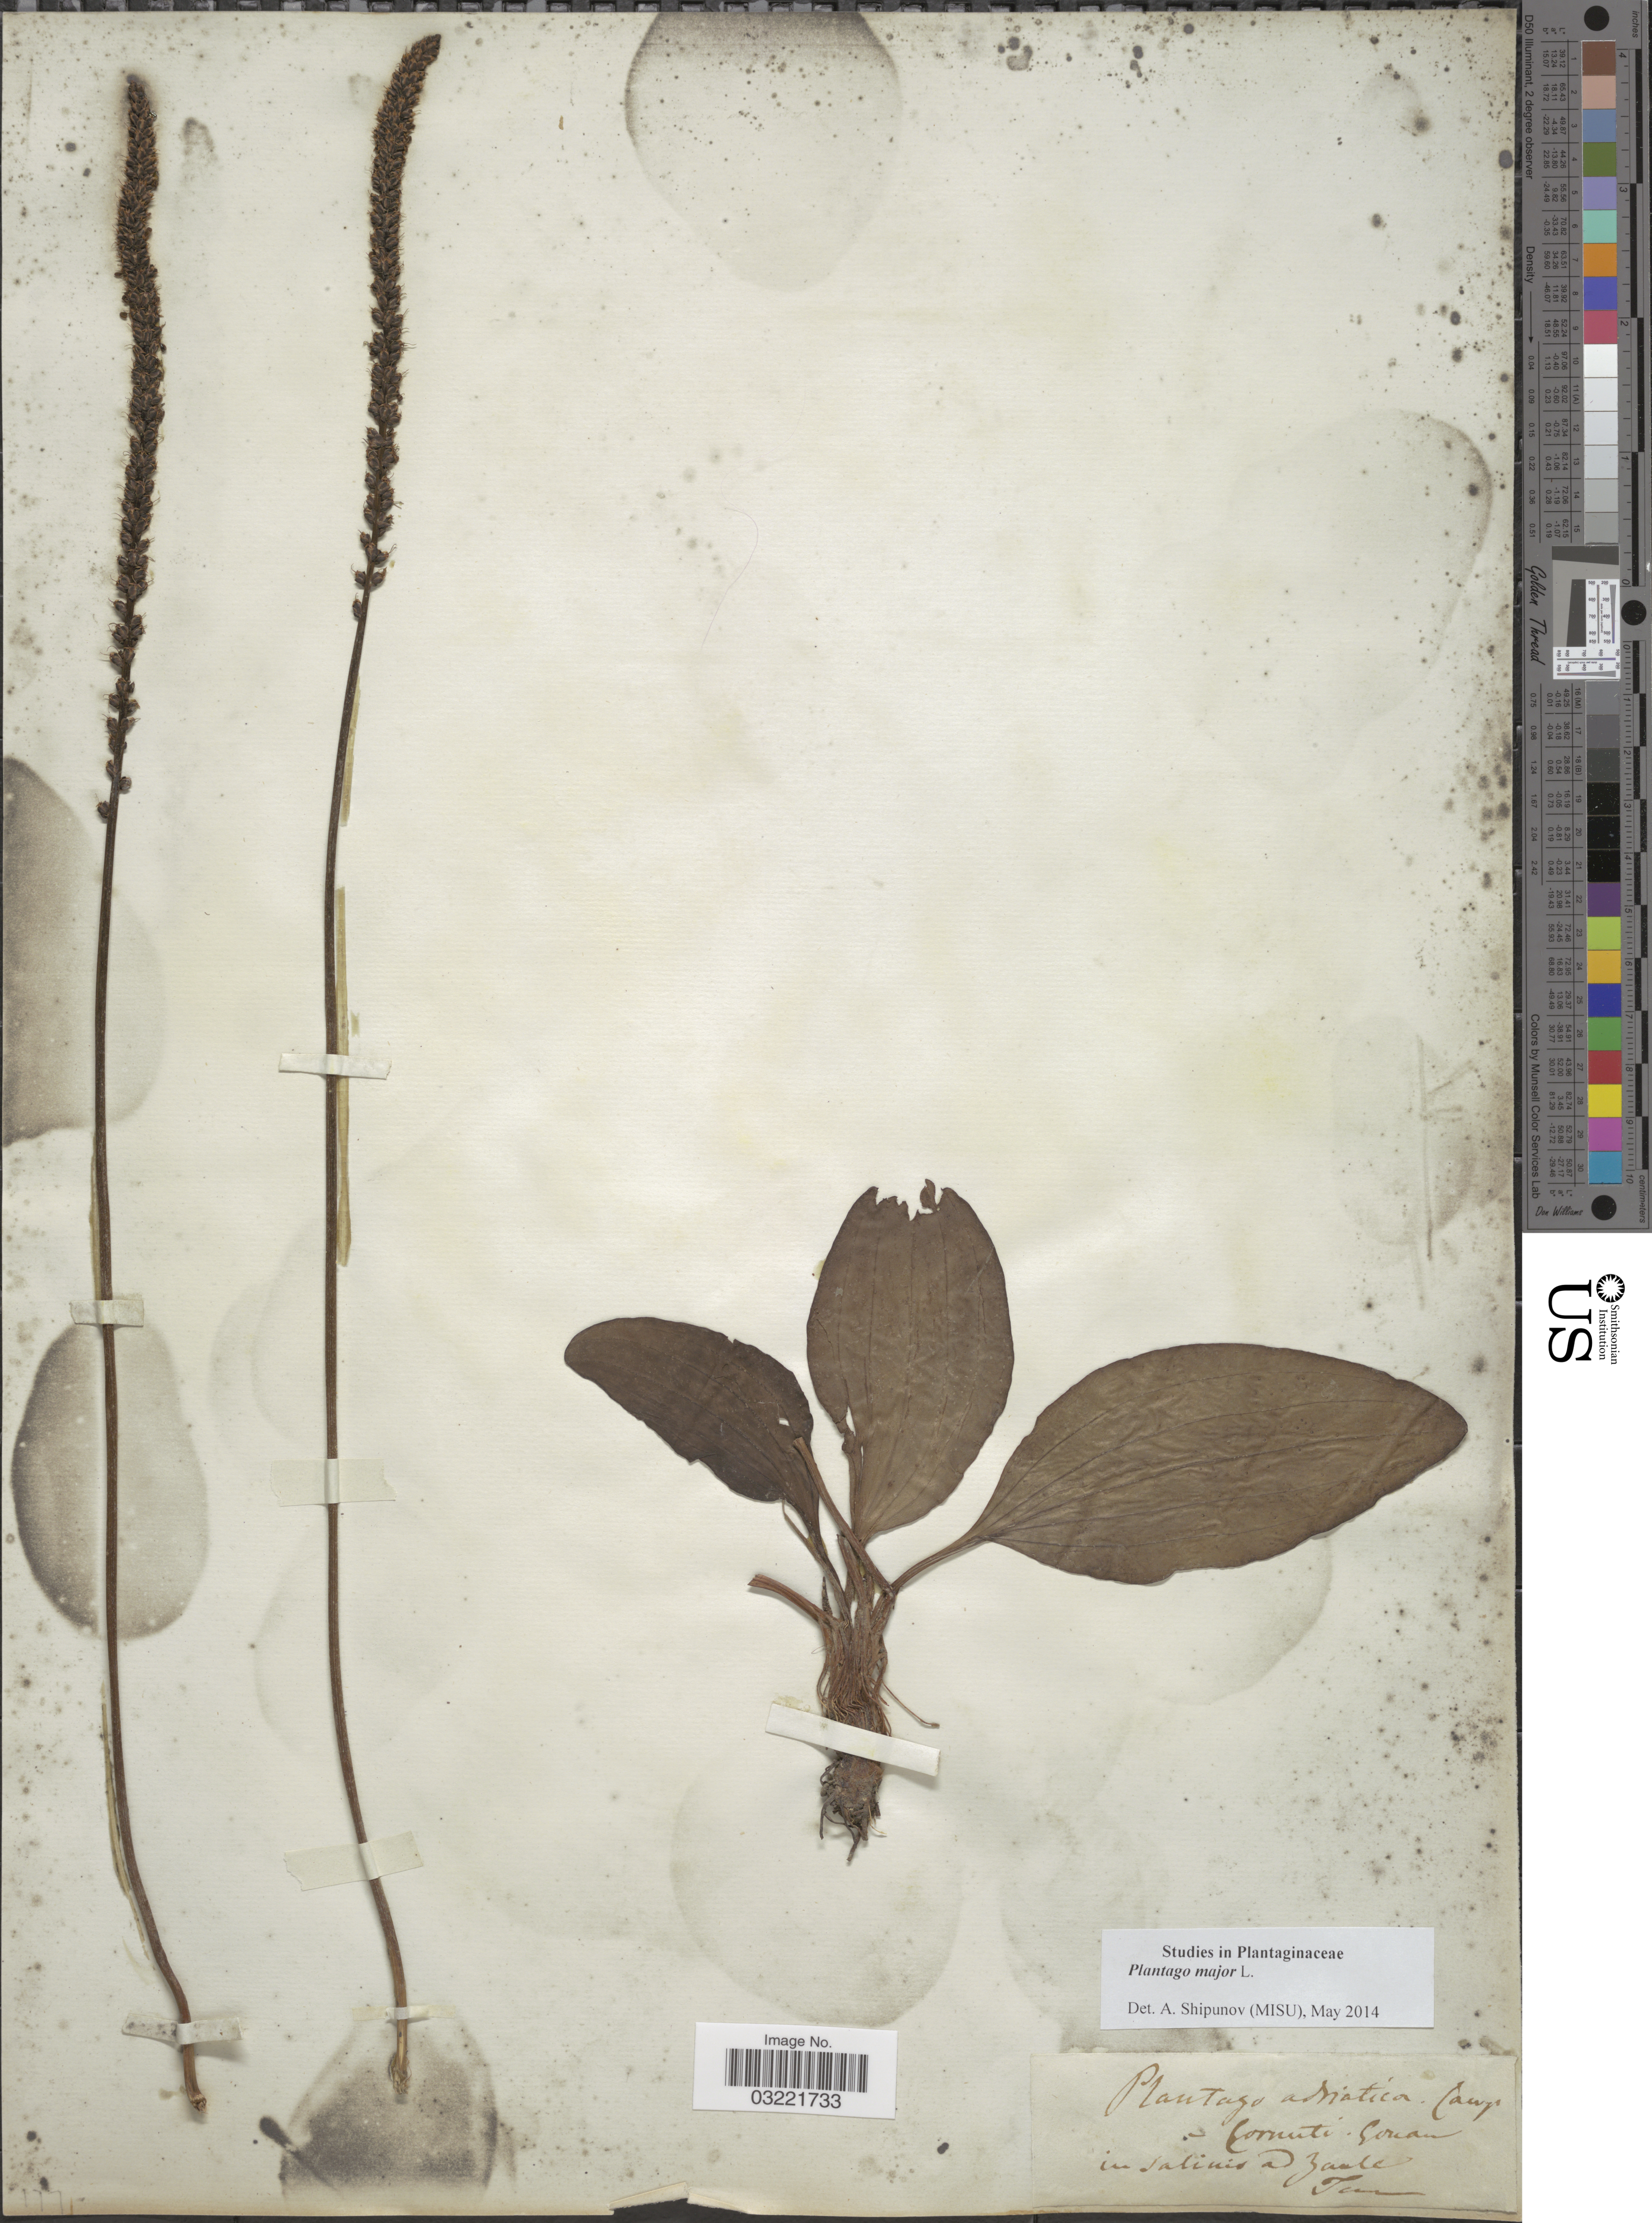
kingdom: Plantae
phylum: Tracheophyta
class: Magnoliopsida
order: Lamiales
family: Plantaginaceae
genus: Plantago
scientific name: Plantago major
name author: L.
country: Italy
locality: In salinis ad Zaule.